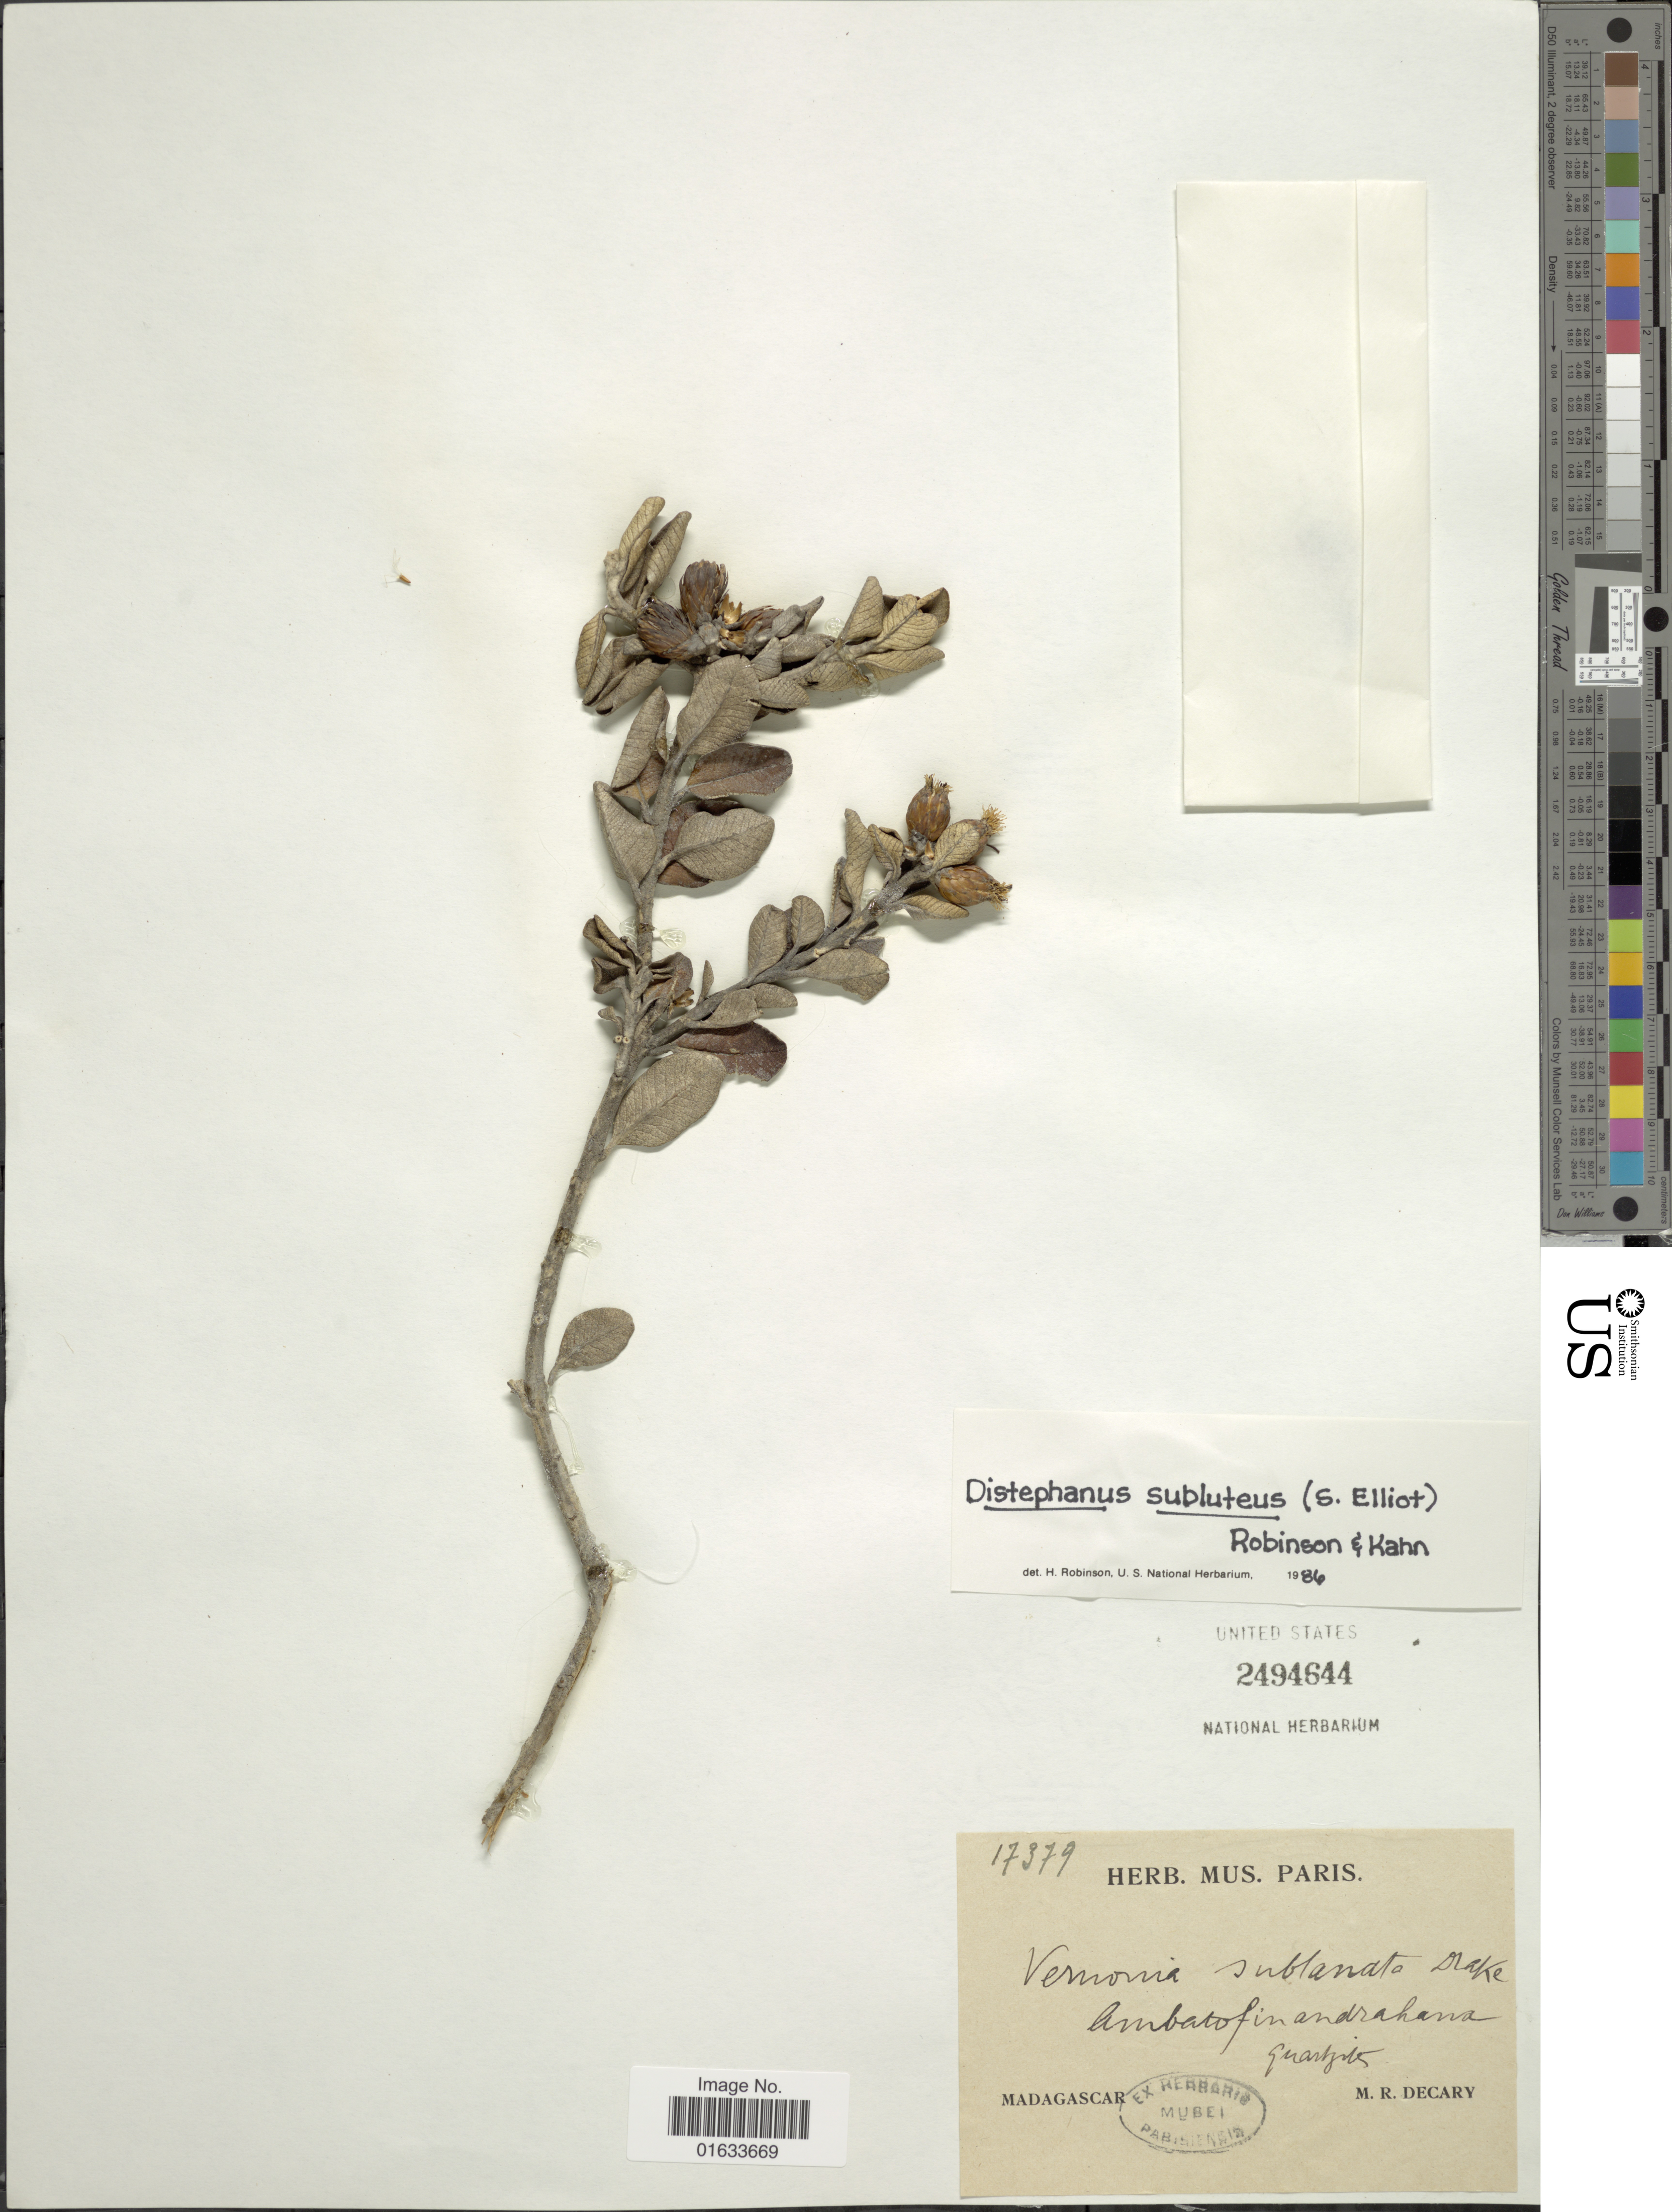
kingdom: Plantae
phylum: Tracheophyta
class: Magnoliopsida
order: Asterales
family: Asteraceae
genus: Distephanus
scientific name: Distephanus subluteus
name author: (Scott Elliot) H. Rob. & B. Kahn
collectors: R. Decary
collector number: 17379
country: Madagascar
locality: Ambatofin andrahana [illegible text].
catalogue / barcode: US 2494644